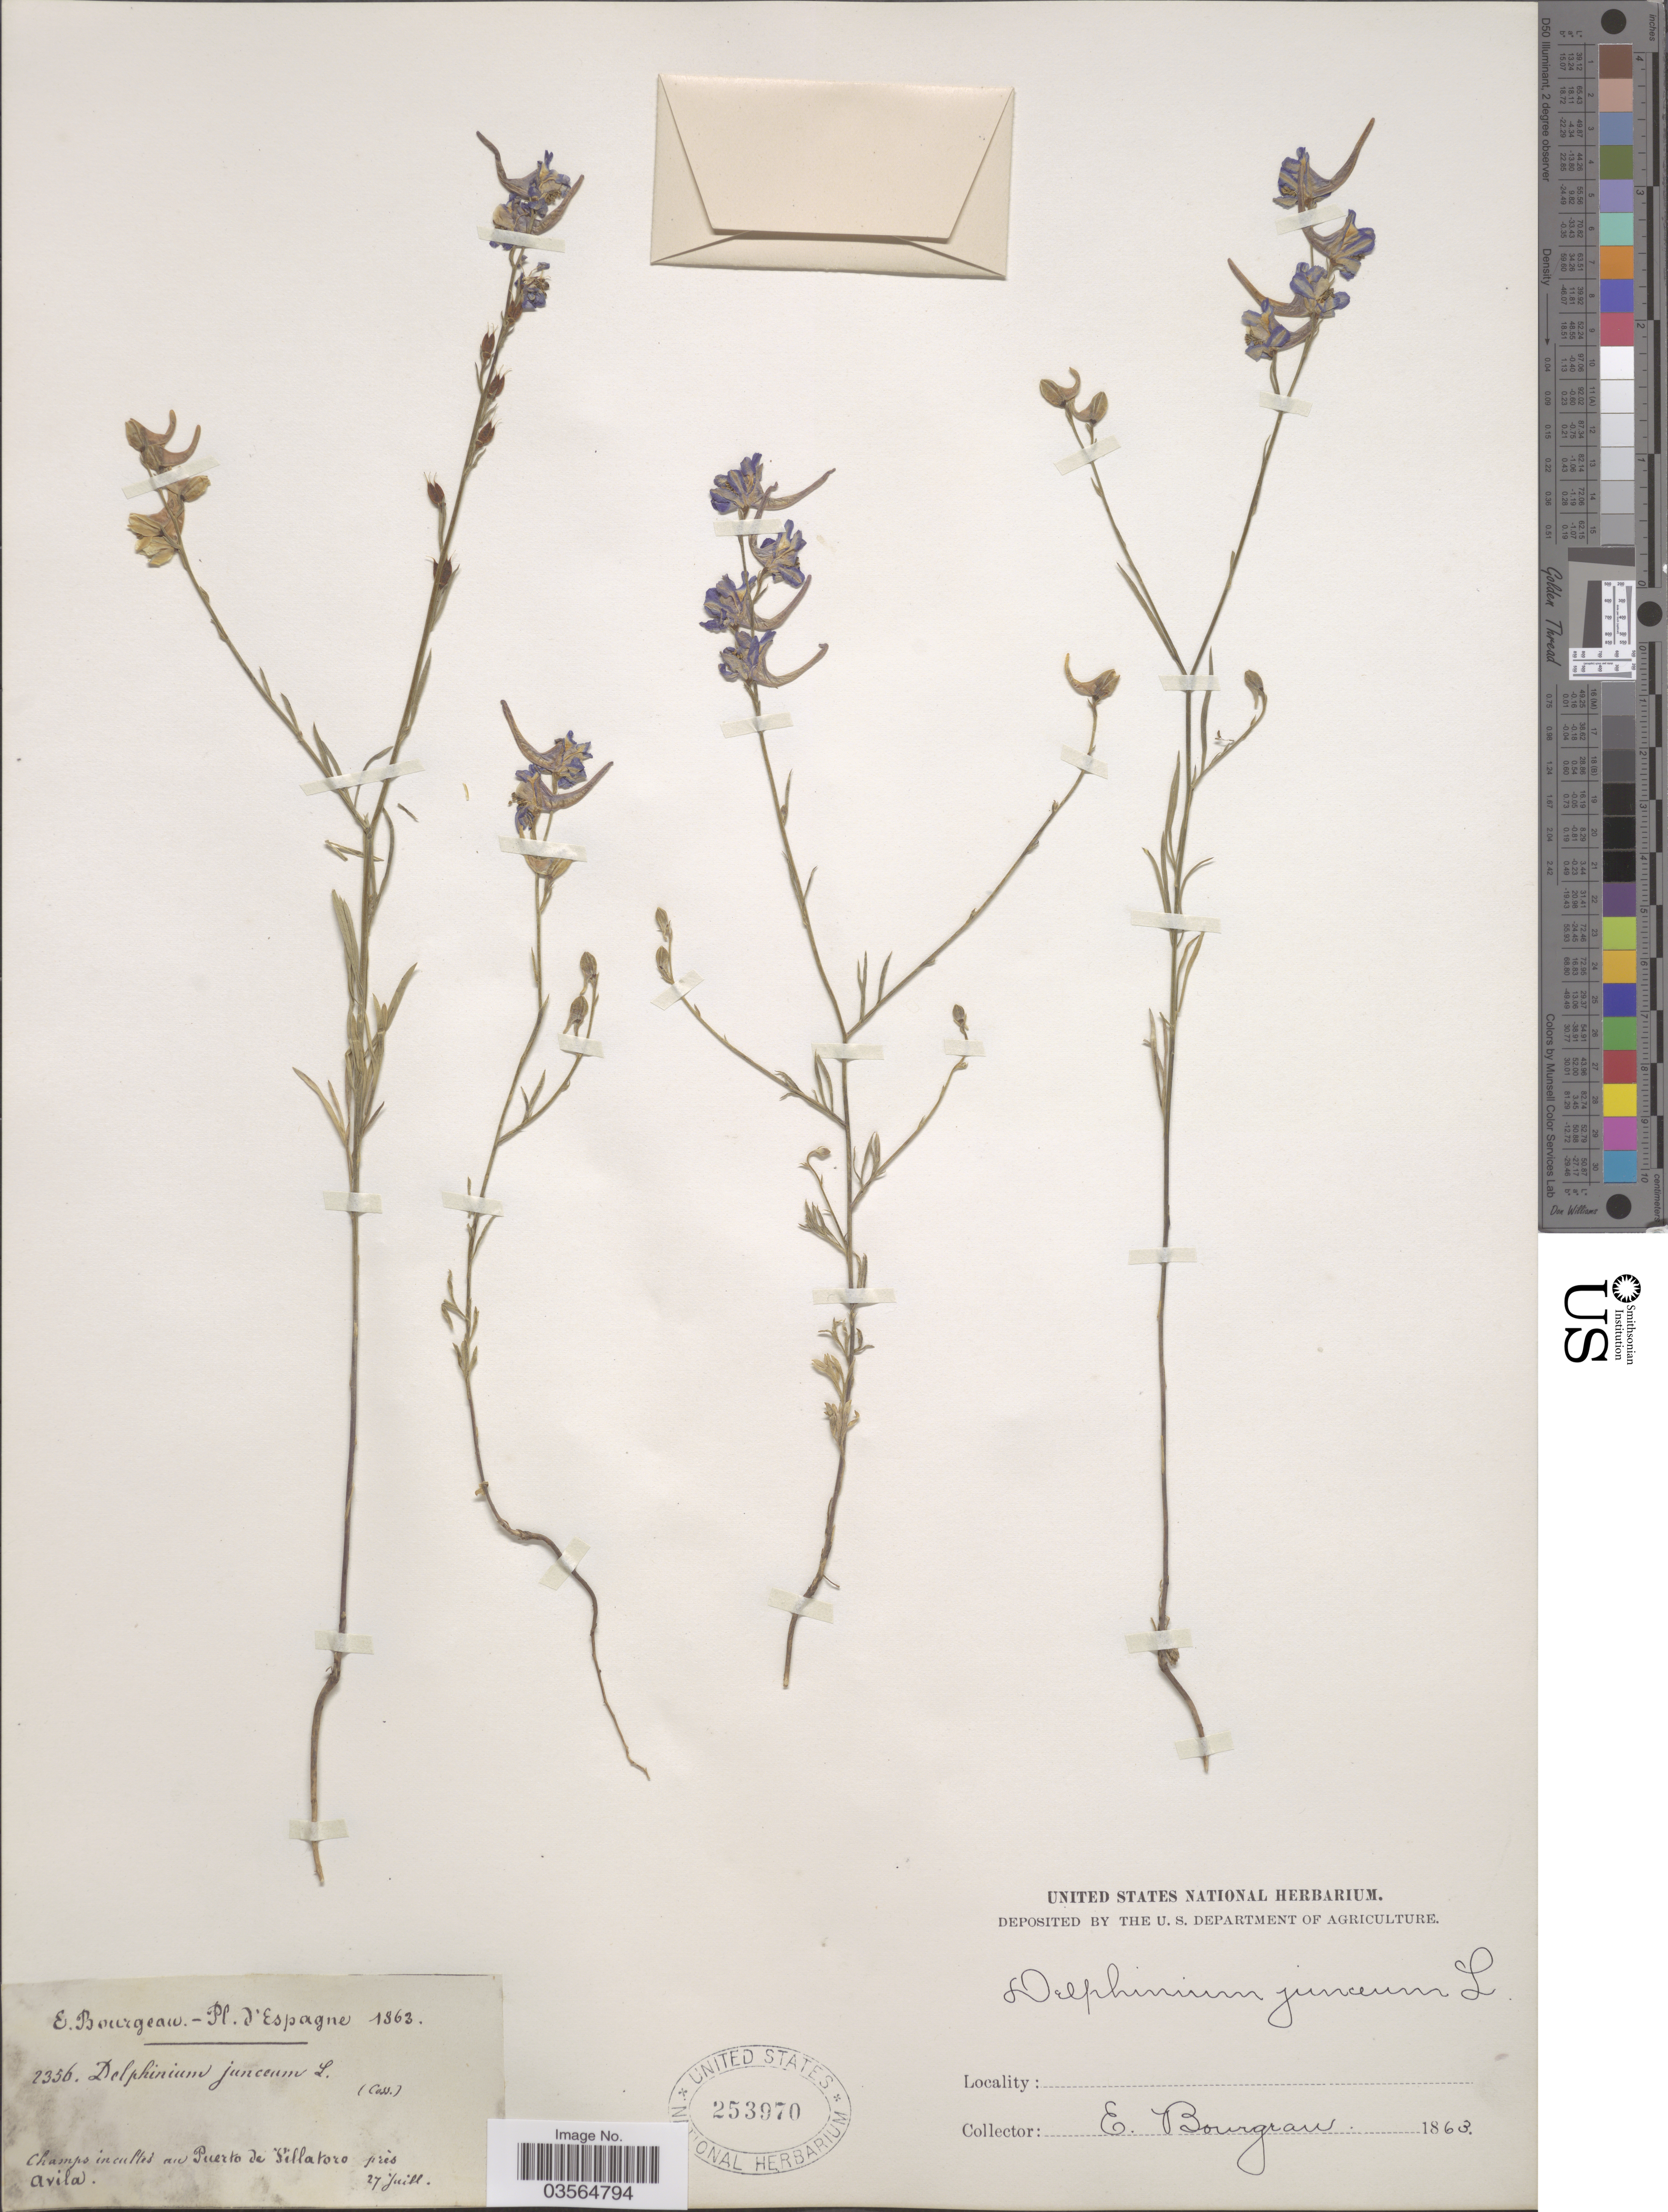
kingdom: Plantae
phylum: Tracheophyta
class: Magnoliopsida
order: Ranunculales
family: Ranunculaceae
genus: Delphinium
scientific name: Delphinium gracile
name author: DC.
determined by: Du Pasquier, P.-E.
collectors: E. Bourgeau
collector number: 2356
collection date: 1863-07-27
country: Spain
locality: Espagne. Champs incultes au Puerto de Villatoro près Avila.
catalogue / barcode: US 253970